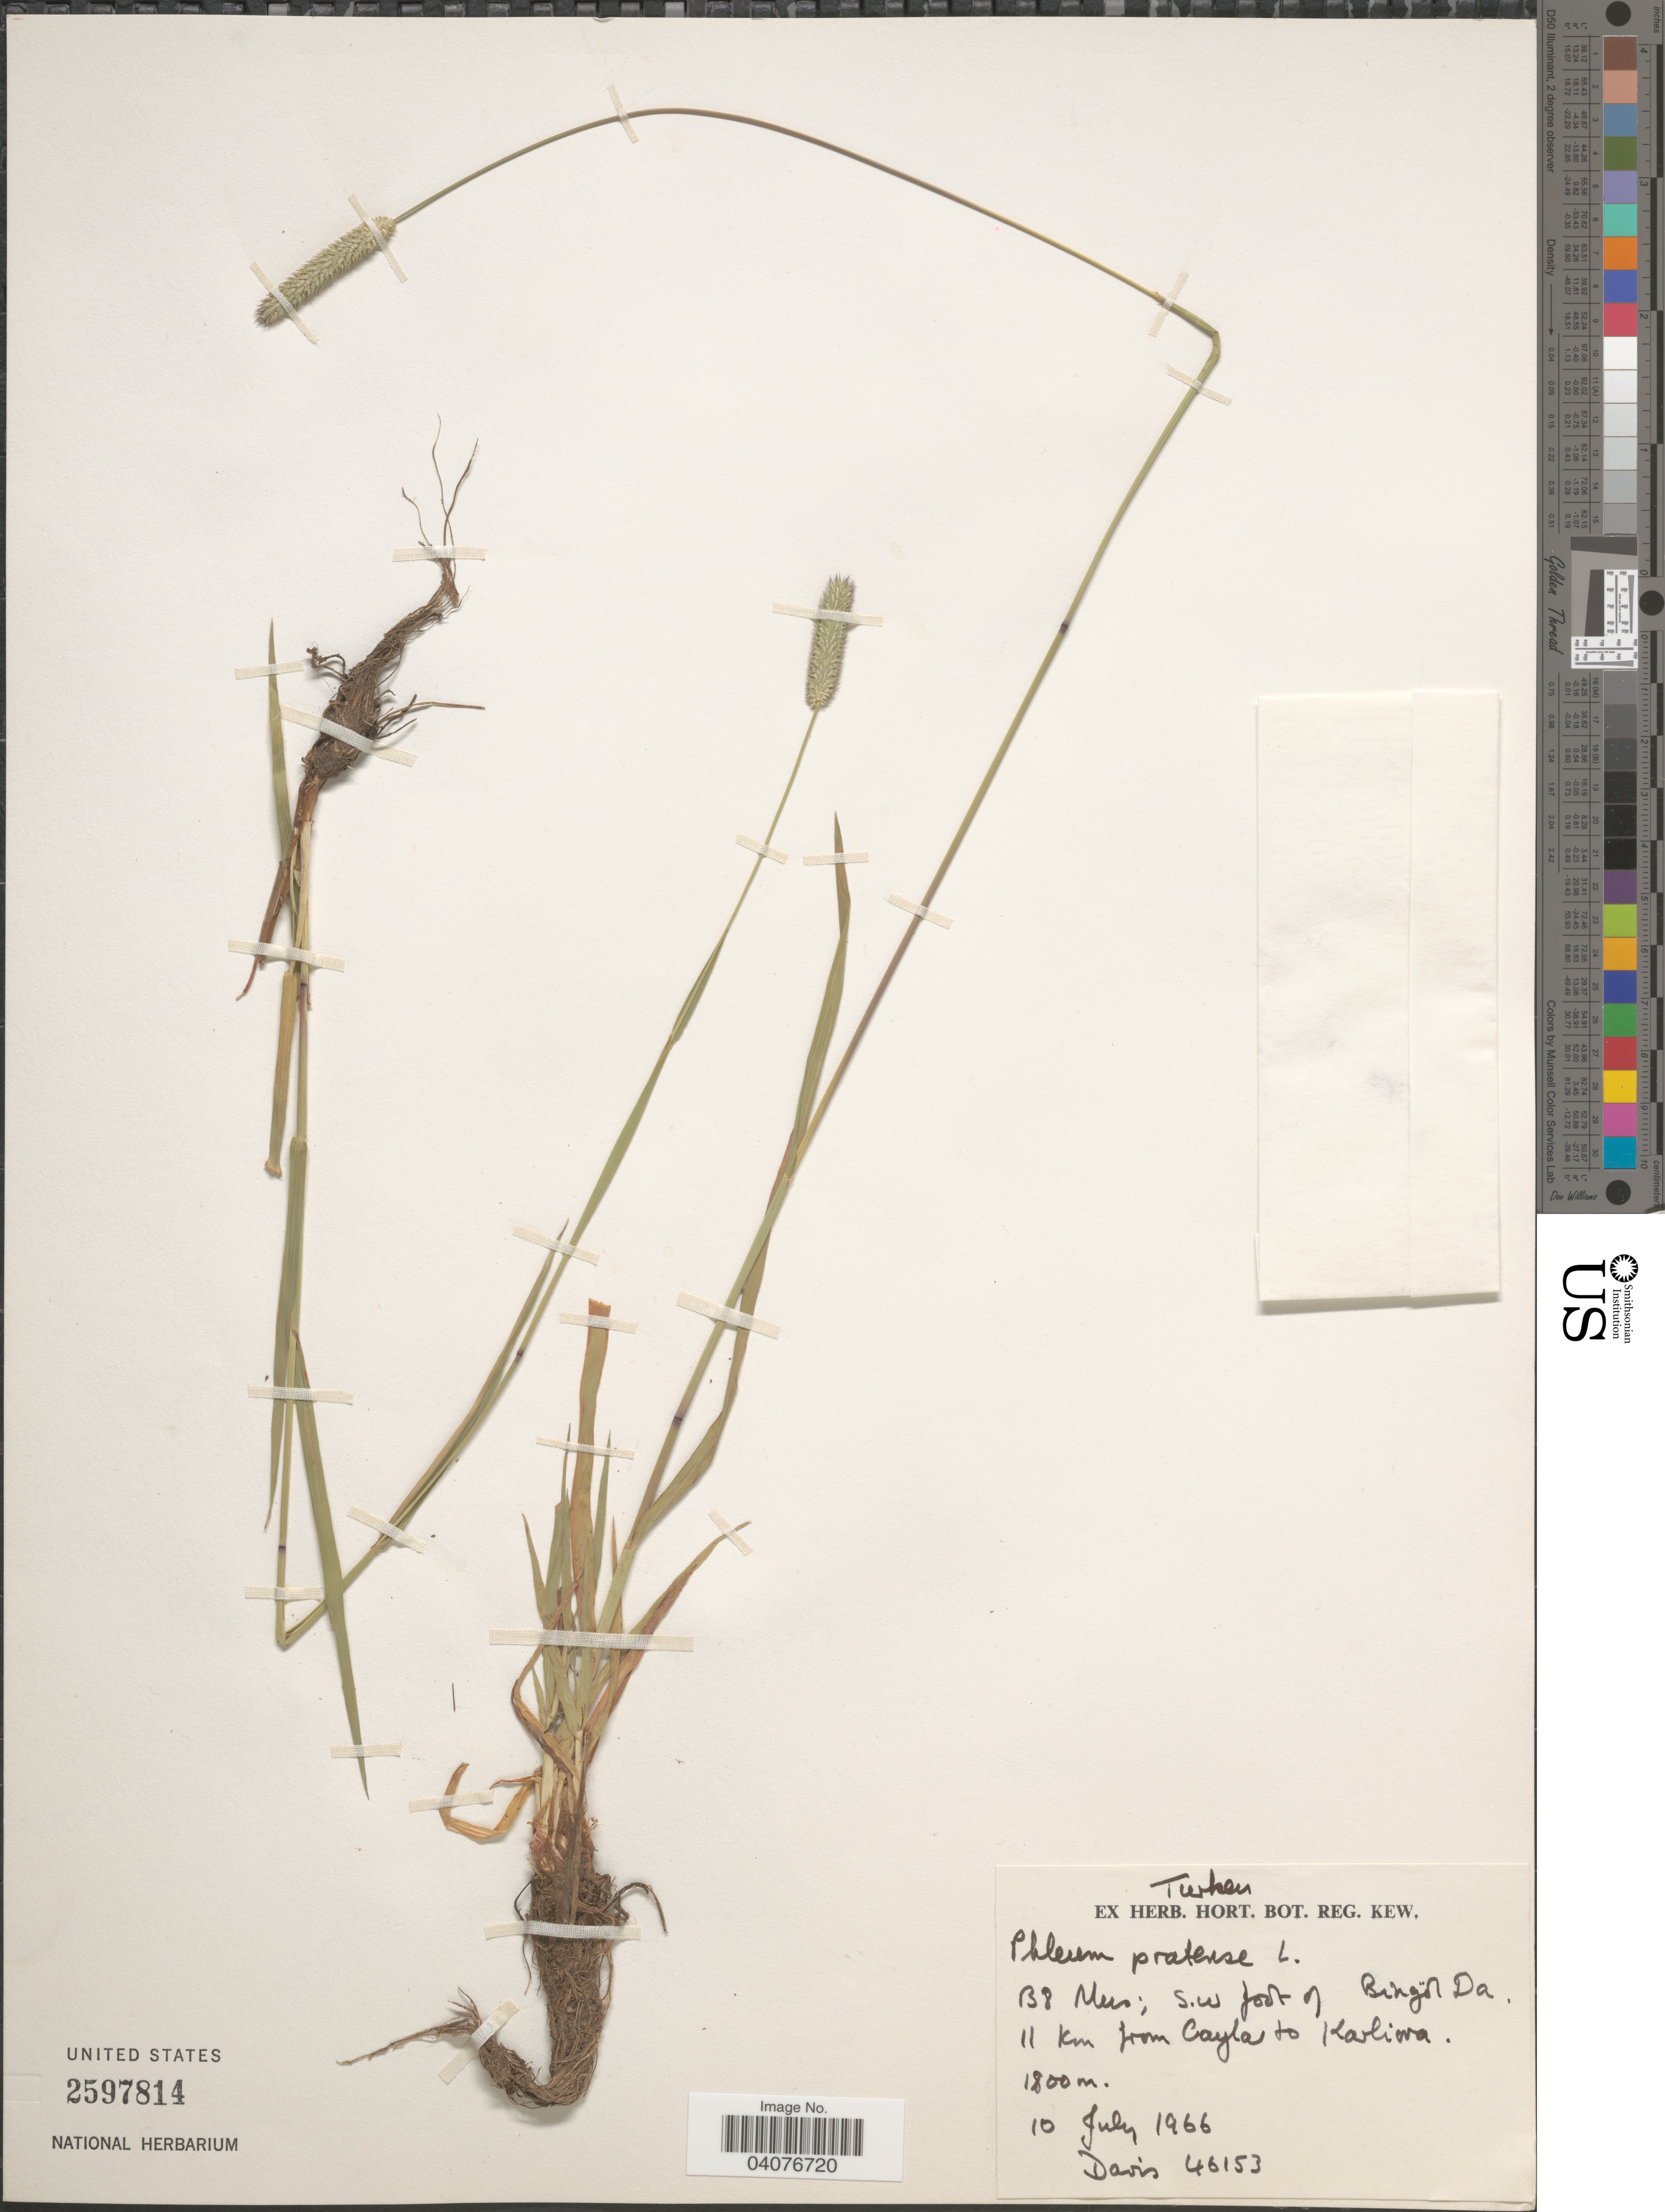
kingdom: Plantae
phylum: Tracheophyta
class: Liliopsida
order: Poales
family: Poaceae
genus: Phleum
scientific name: Phleum pratense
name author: L.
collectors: -. Davis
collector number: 46153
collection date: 1966-07-10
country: Turkey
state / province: Mus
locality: B8 Mus; s.w foot of Bingöl Da. 11 km from Cayla to Karliova.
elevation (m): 1800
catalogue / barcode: US 2597814